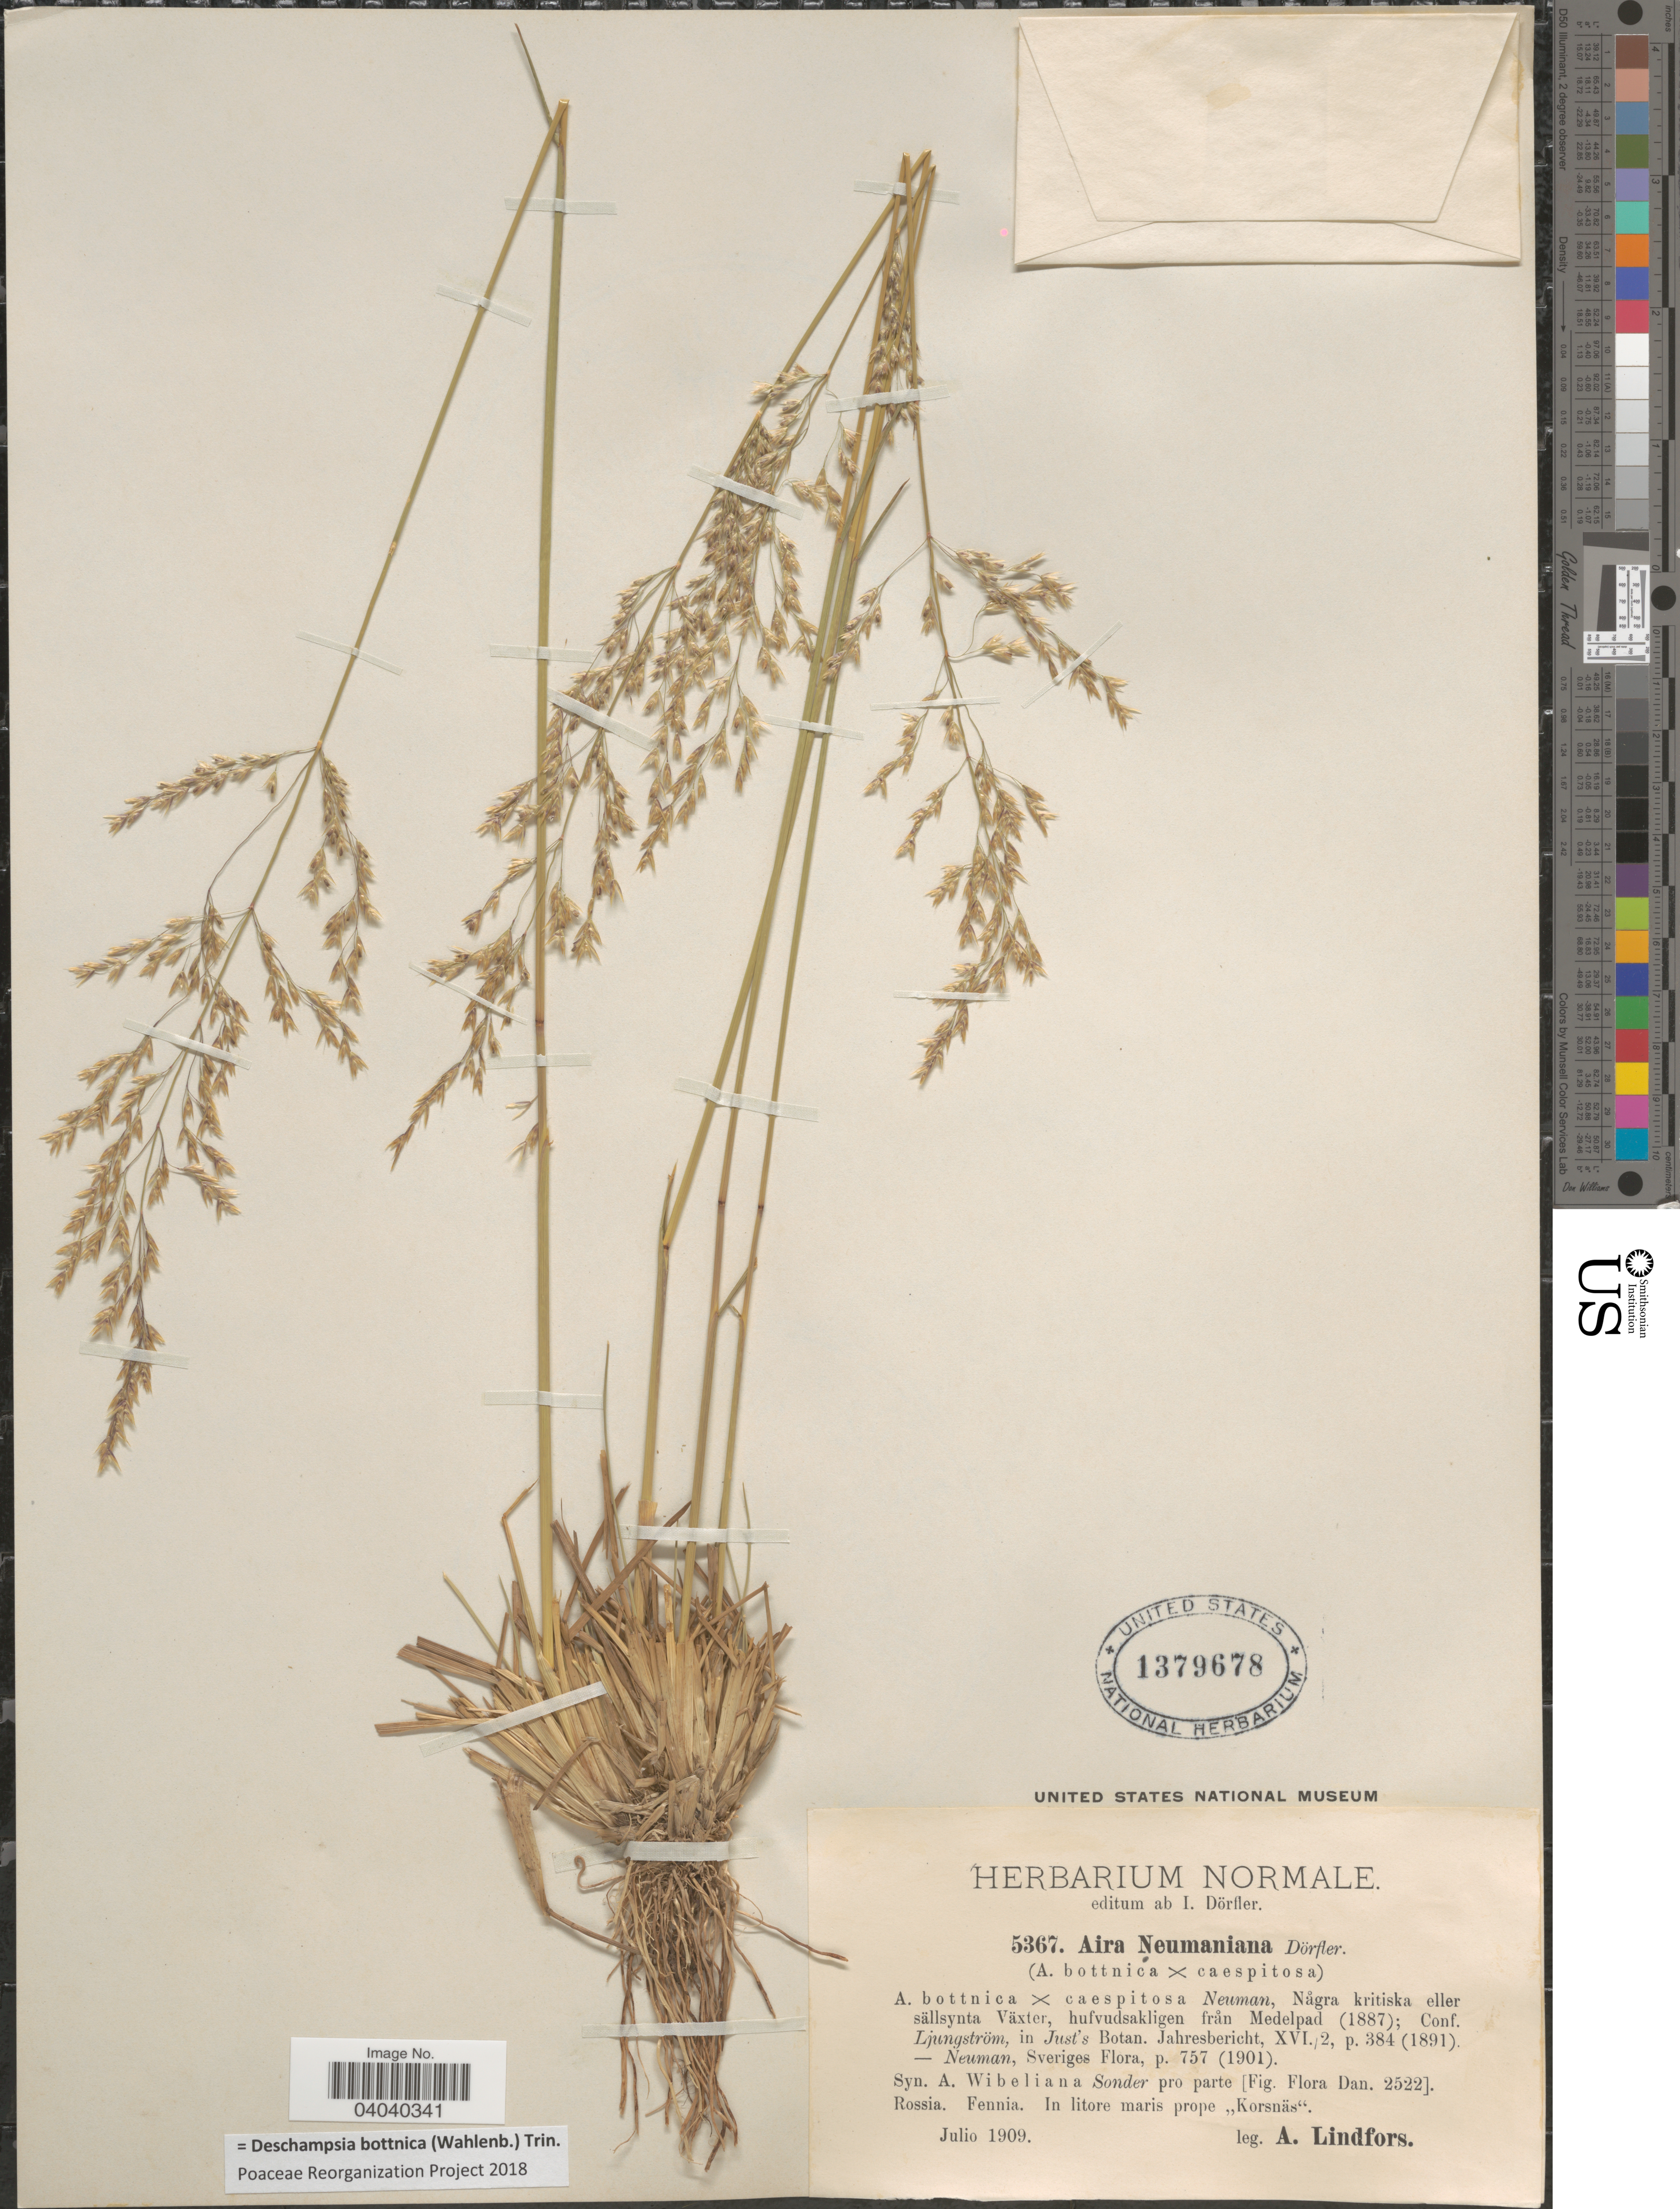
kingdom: Plantae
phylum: Tracheophyta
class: Liliopsida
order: Poales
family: Poaceae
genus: Deschampsia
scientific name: Deschampsia bottnica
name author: (Wahlenb.) Trin.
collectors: A. Lindfors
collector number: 5367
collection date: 1909-07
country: Finland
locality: Rossia. Fennia. In litore maris prope "Korsnäs".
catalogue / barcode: US 1379678